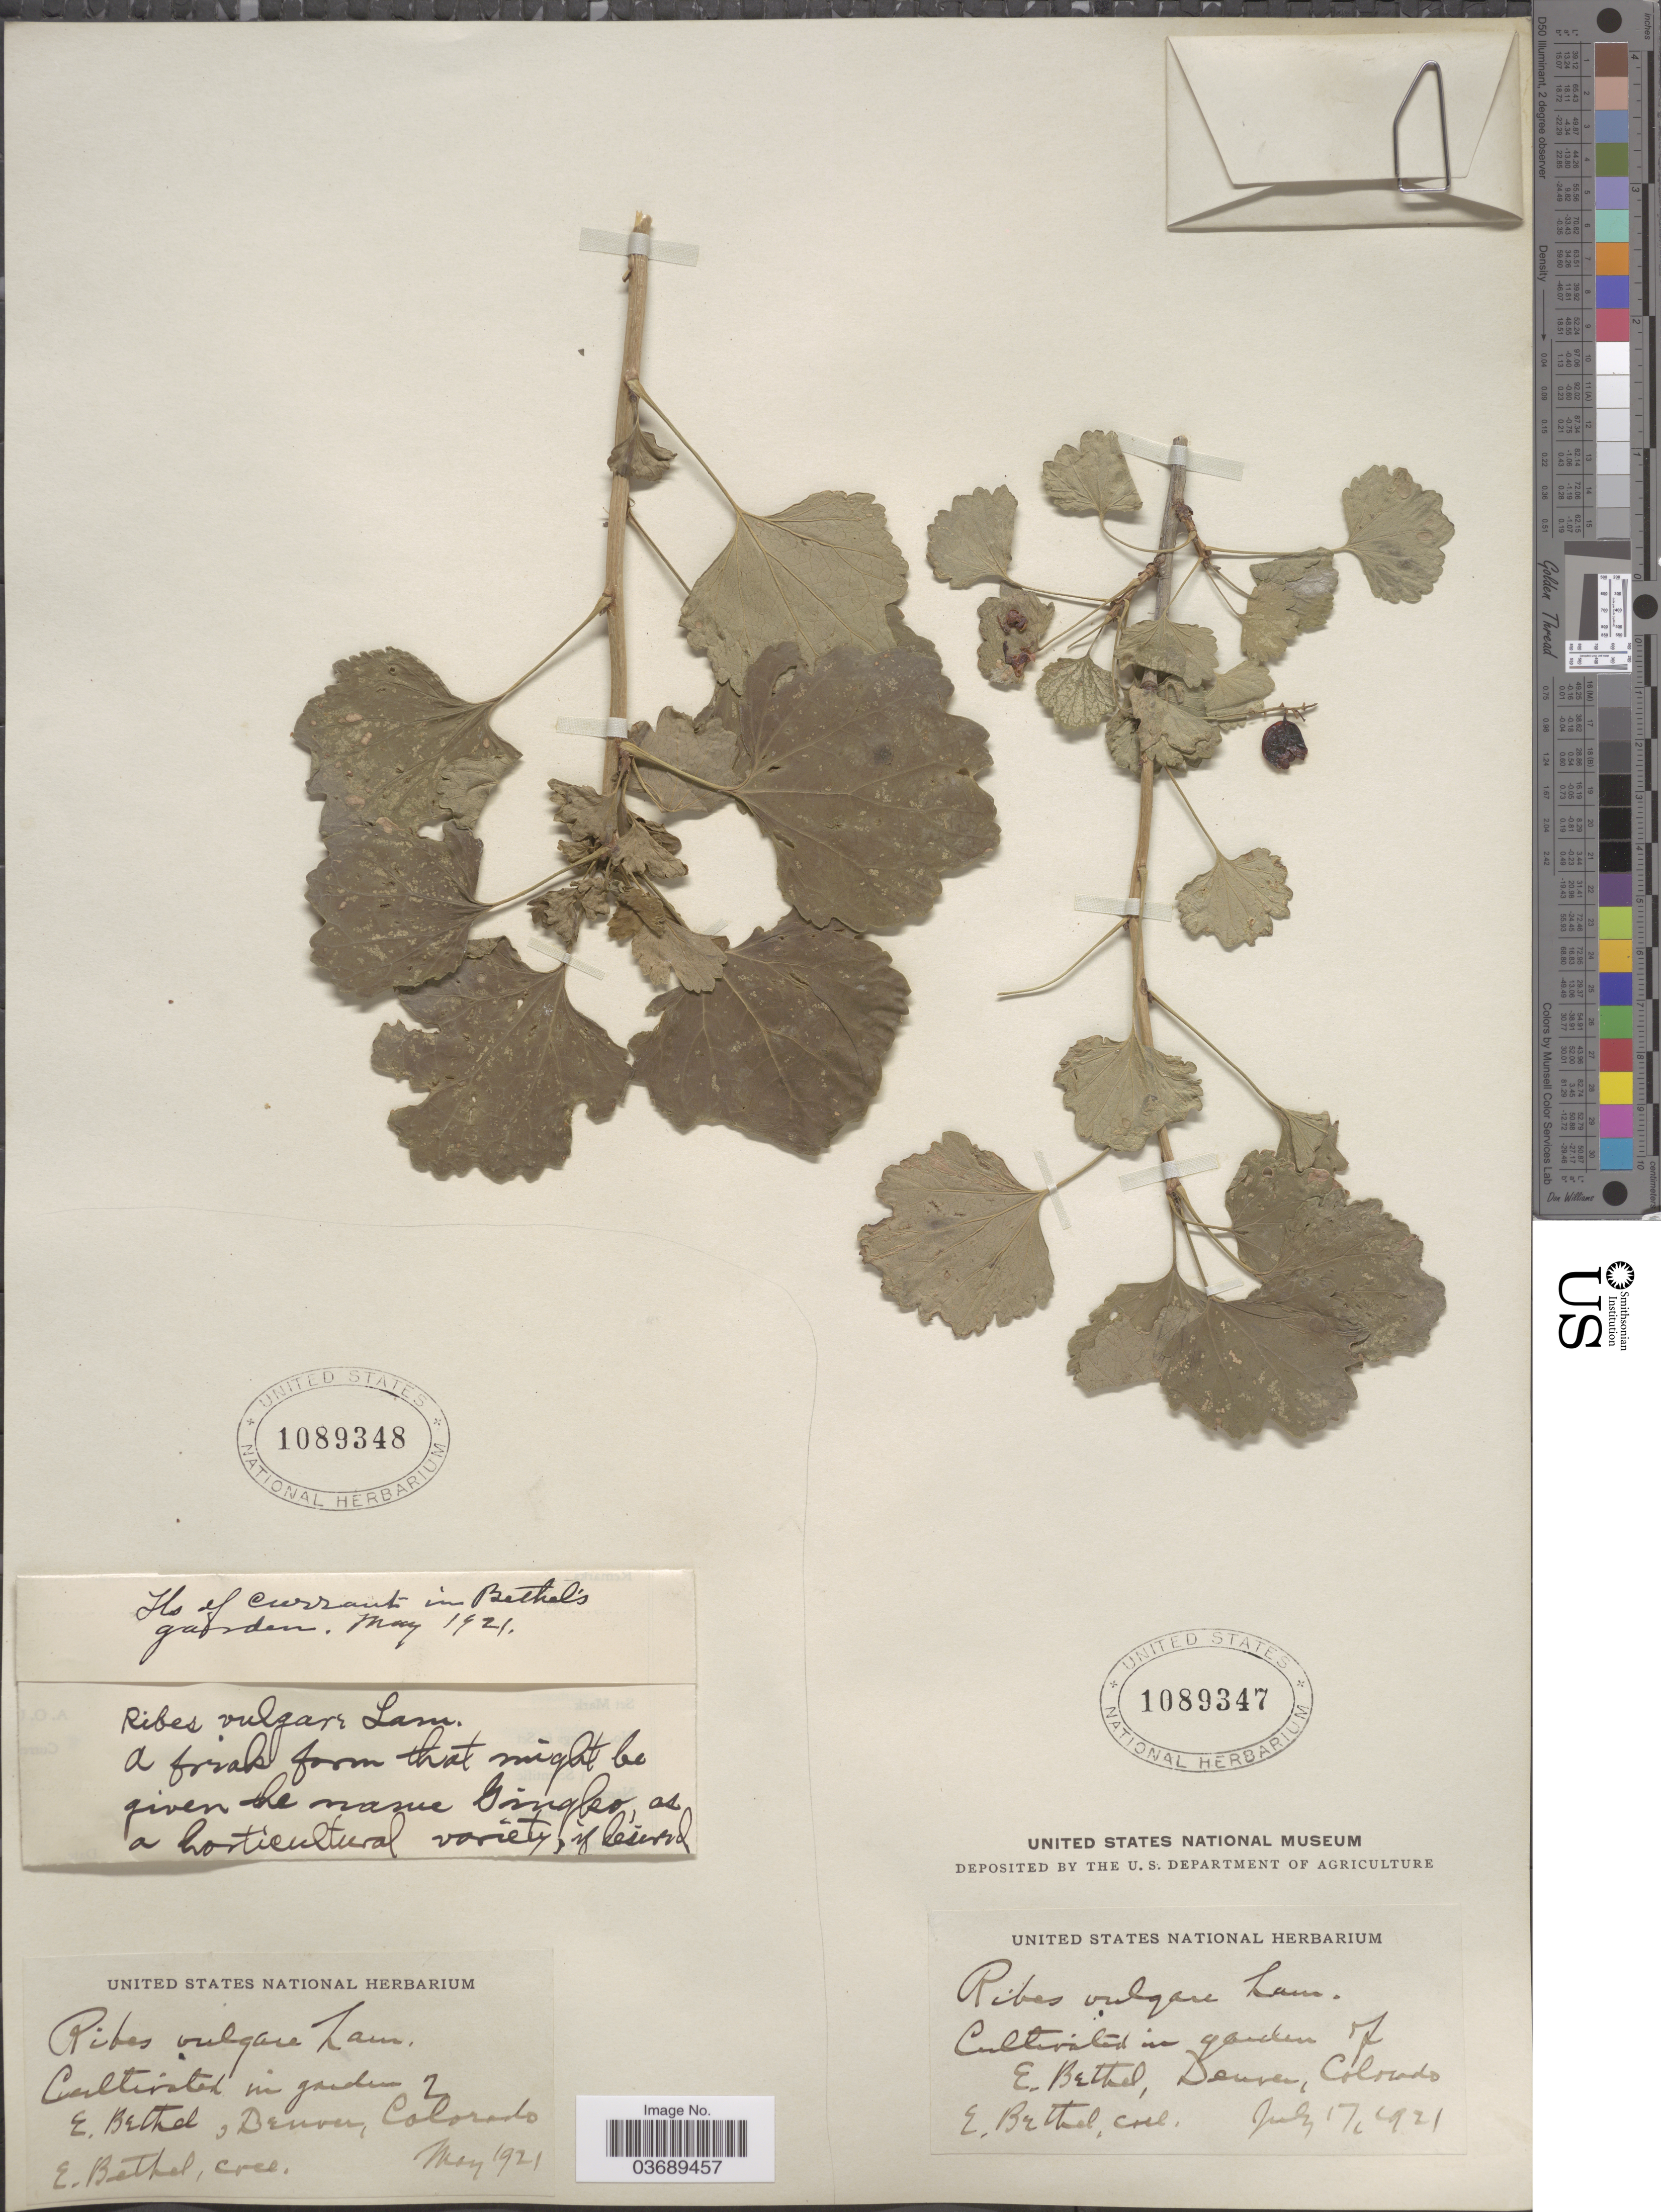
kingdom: Plantae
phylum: Tracheophyta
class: Magnoliopsida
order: Saxifragales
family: Grossulariaceae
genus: Ribes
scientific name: Ribes vulgare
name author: Lam.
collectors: E. Bethel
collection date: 1921-07-17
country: United States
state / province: Colorado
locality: In garden of E. Bethel, Denver.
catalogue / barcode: US 1089347